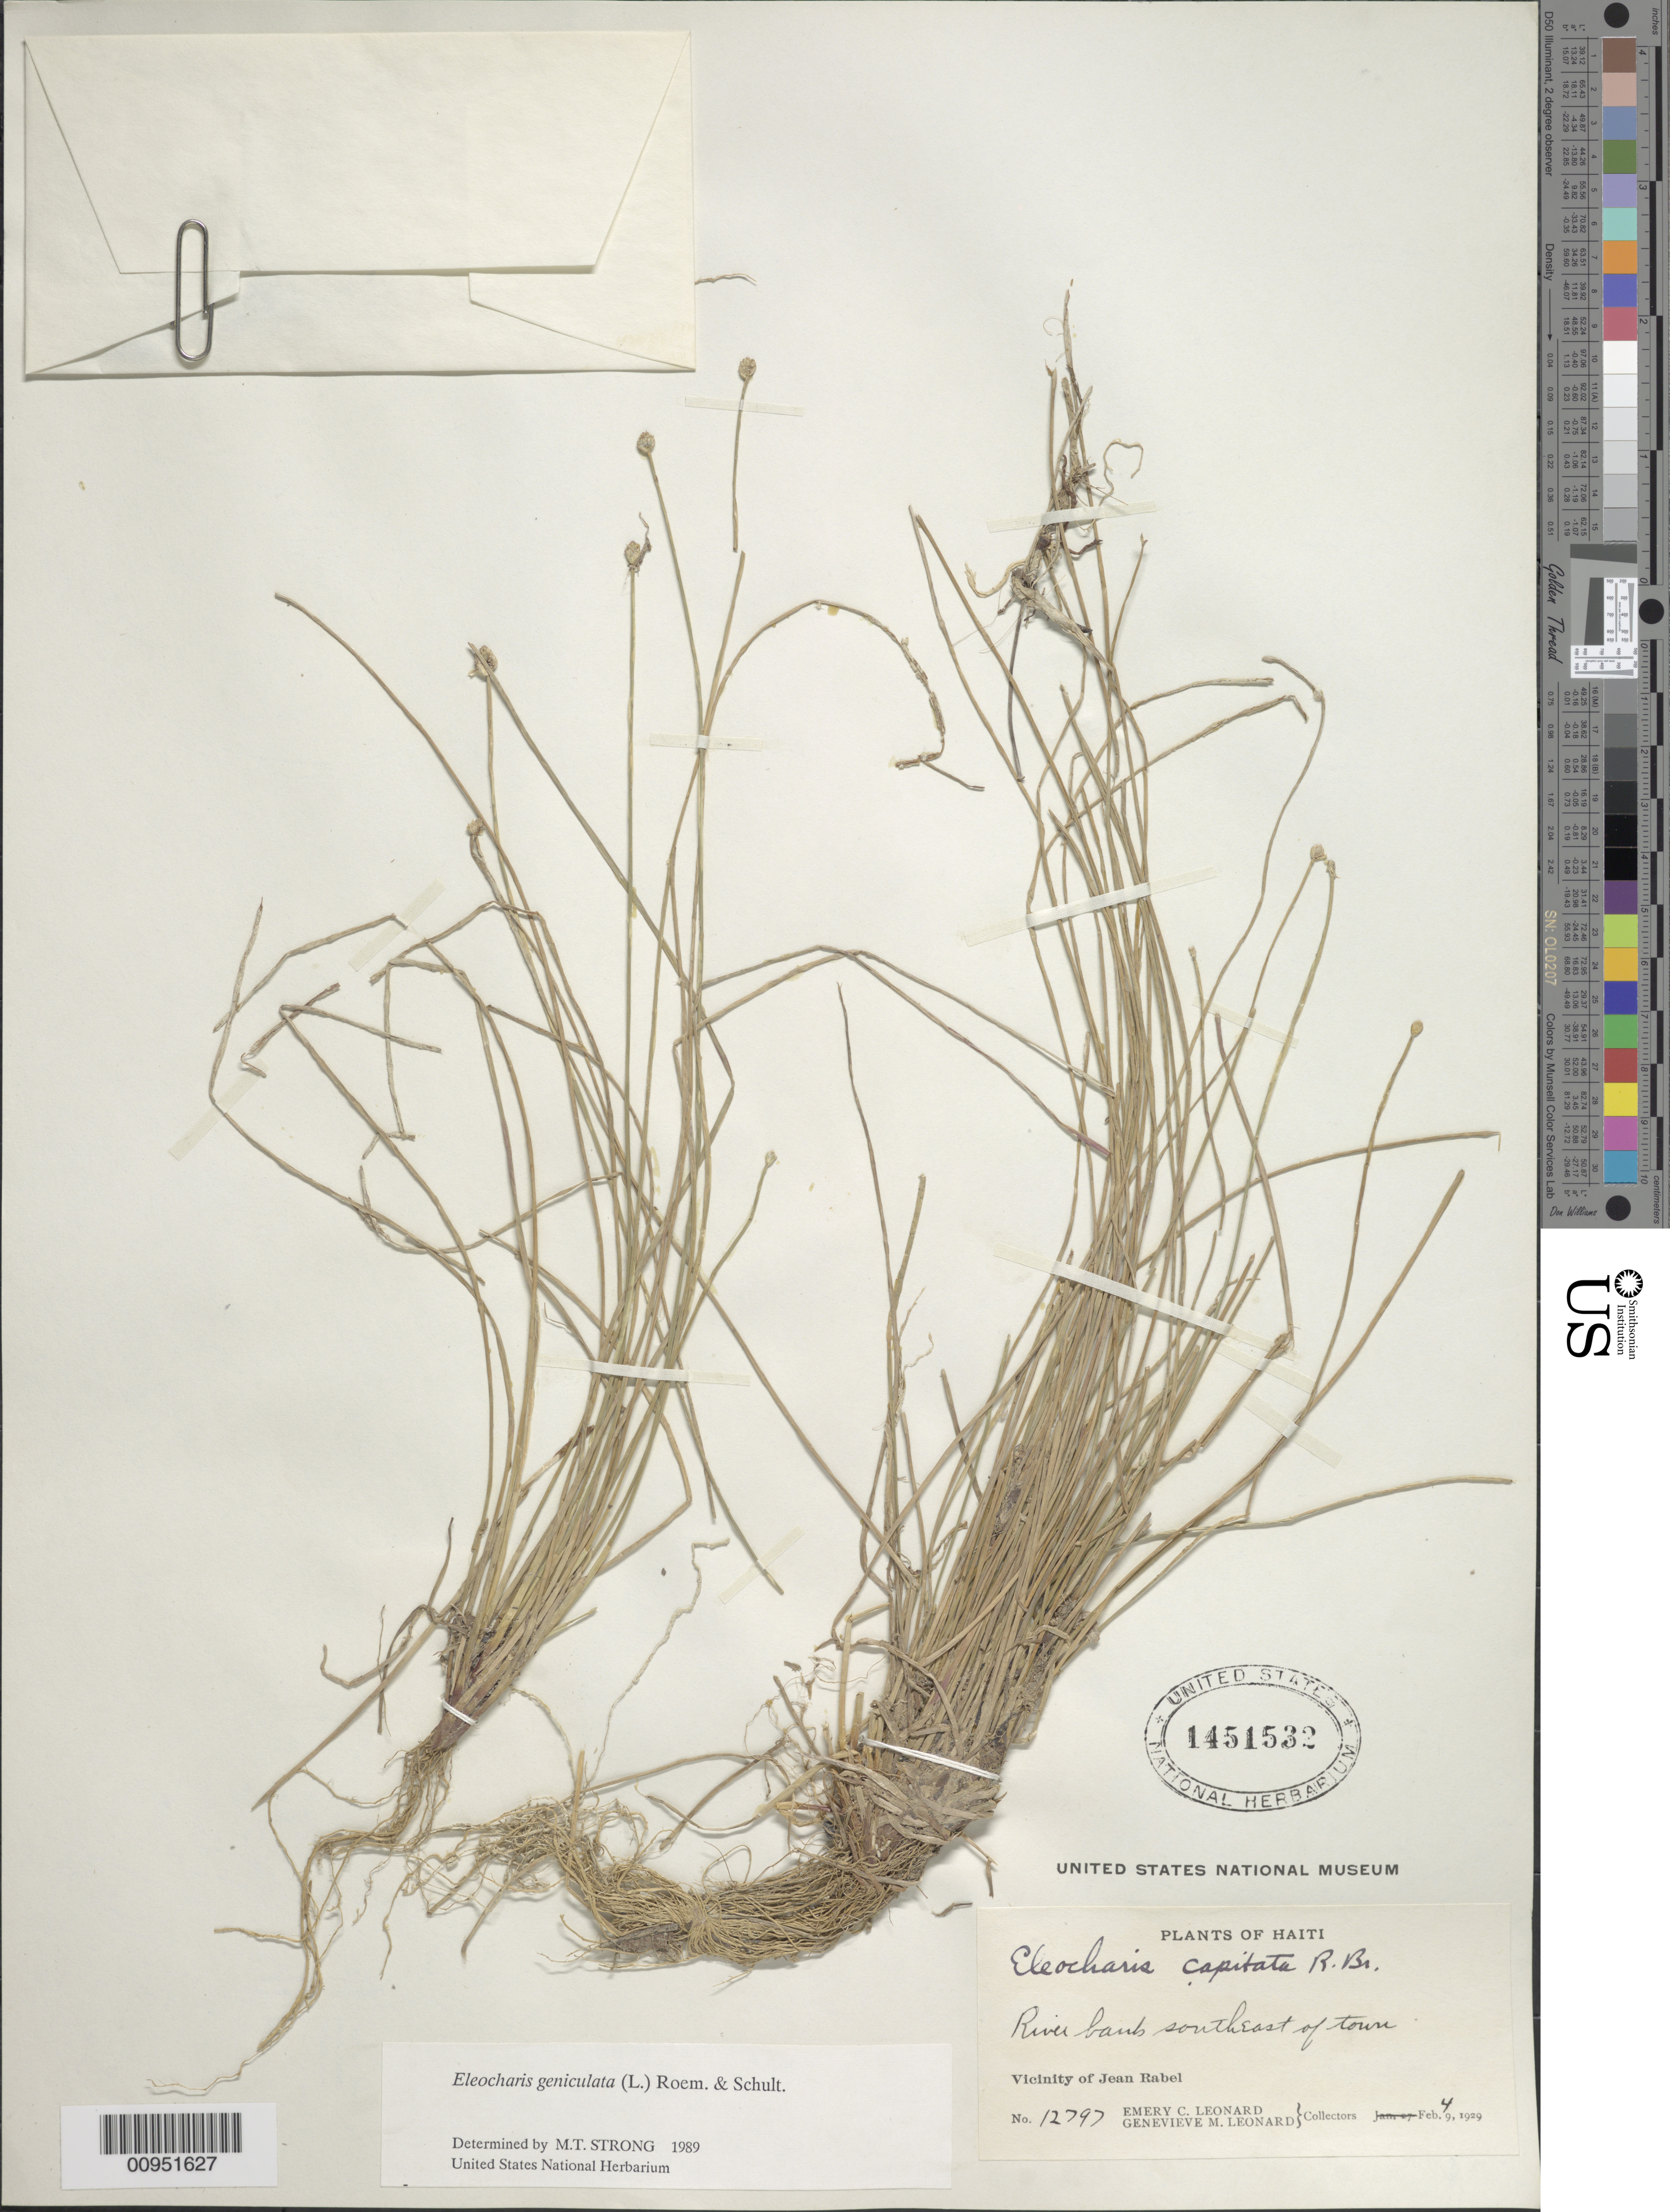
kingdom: Plantae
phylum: Tracheophyta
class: Liliopsida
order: Poales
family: Cyperaceae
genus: Eleocharis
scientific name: Eleocharis geniculata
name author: (L.) Roem. & Schult.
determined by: Strong, M. T., (US), Smithsonian Institution - National Museum of Natural History (UNITED STATES)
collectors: E. C. Leonard & G. M. Leonard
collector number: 12797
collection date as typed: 04 Feb 1929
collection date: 1929-02-04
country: Haiti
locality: Vicinity of Jean Rabel, river bank SE of town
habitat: River bank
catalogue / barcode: US 1451532